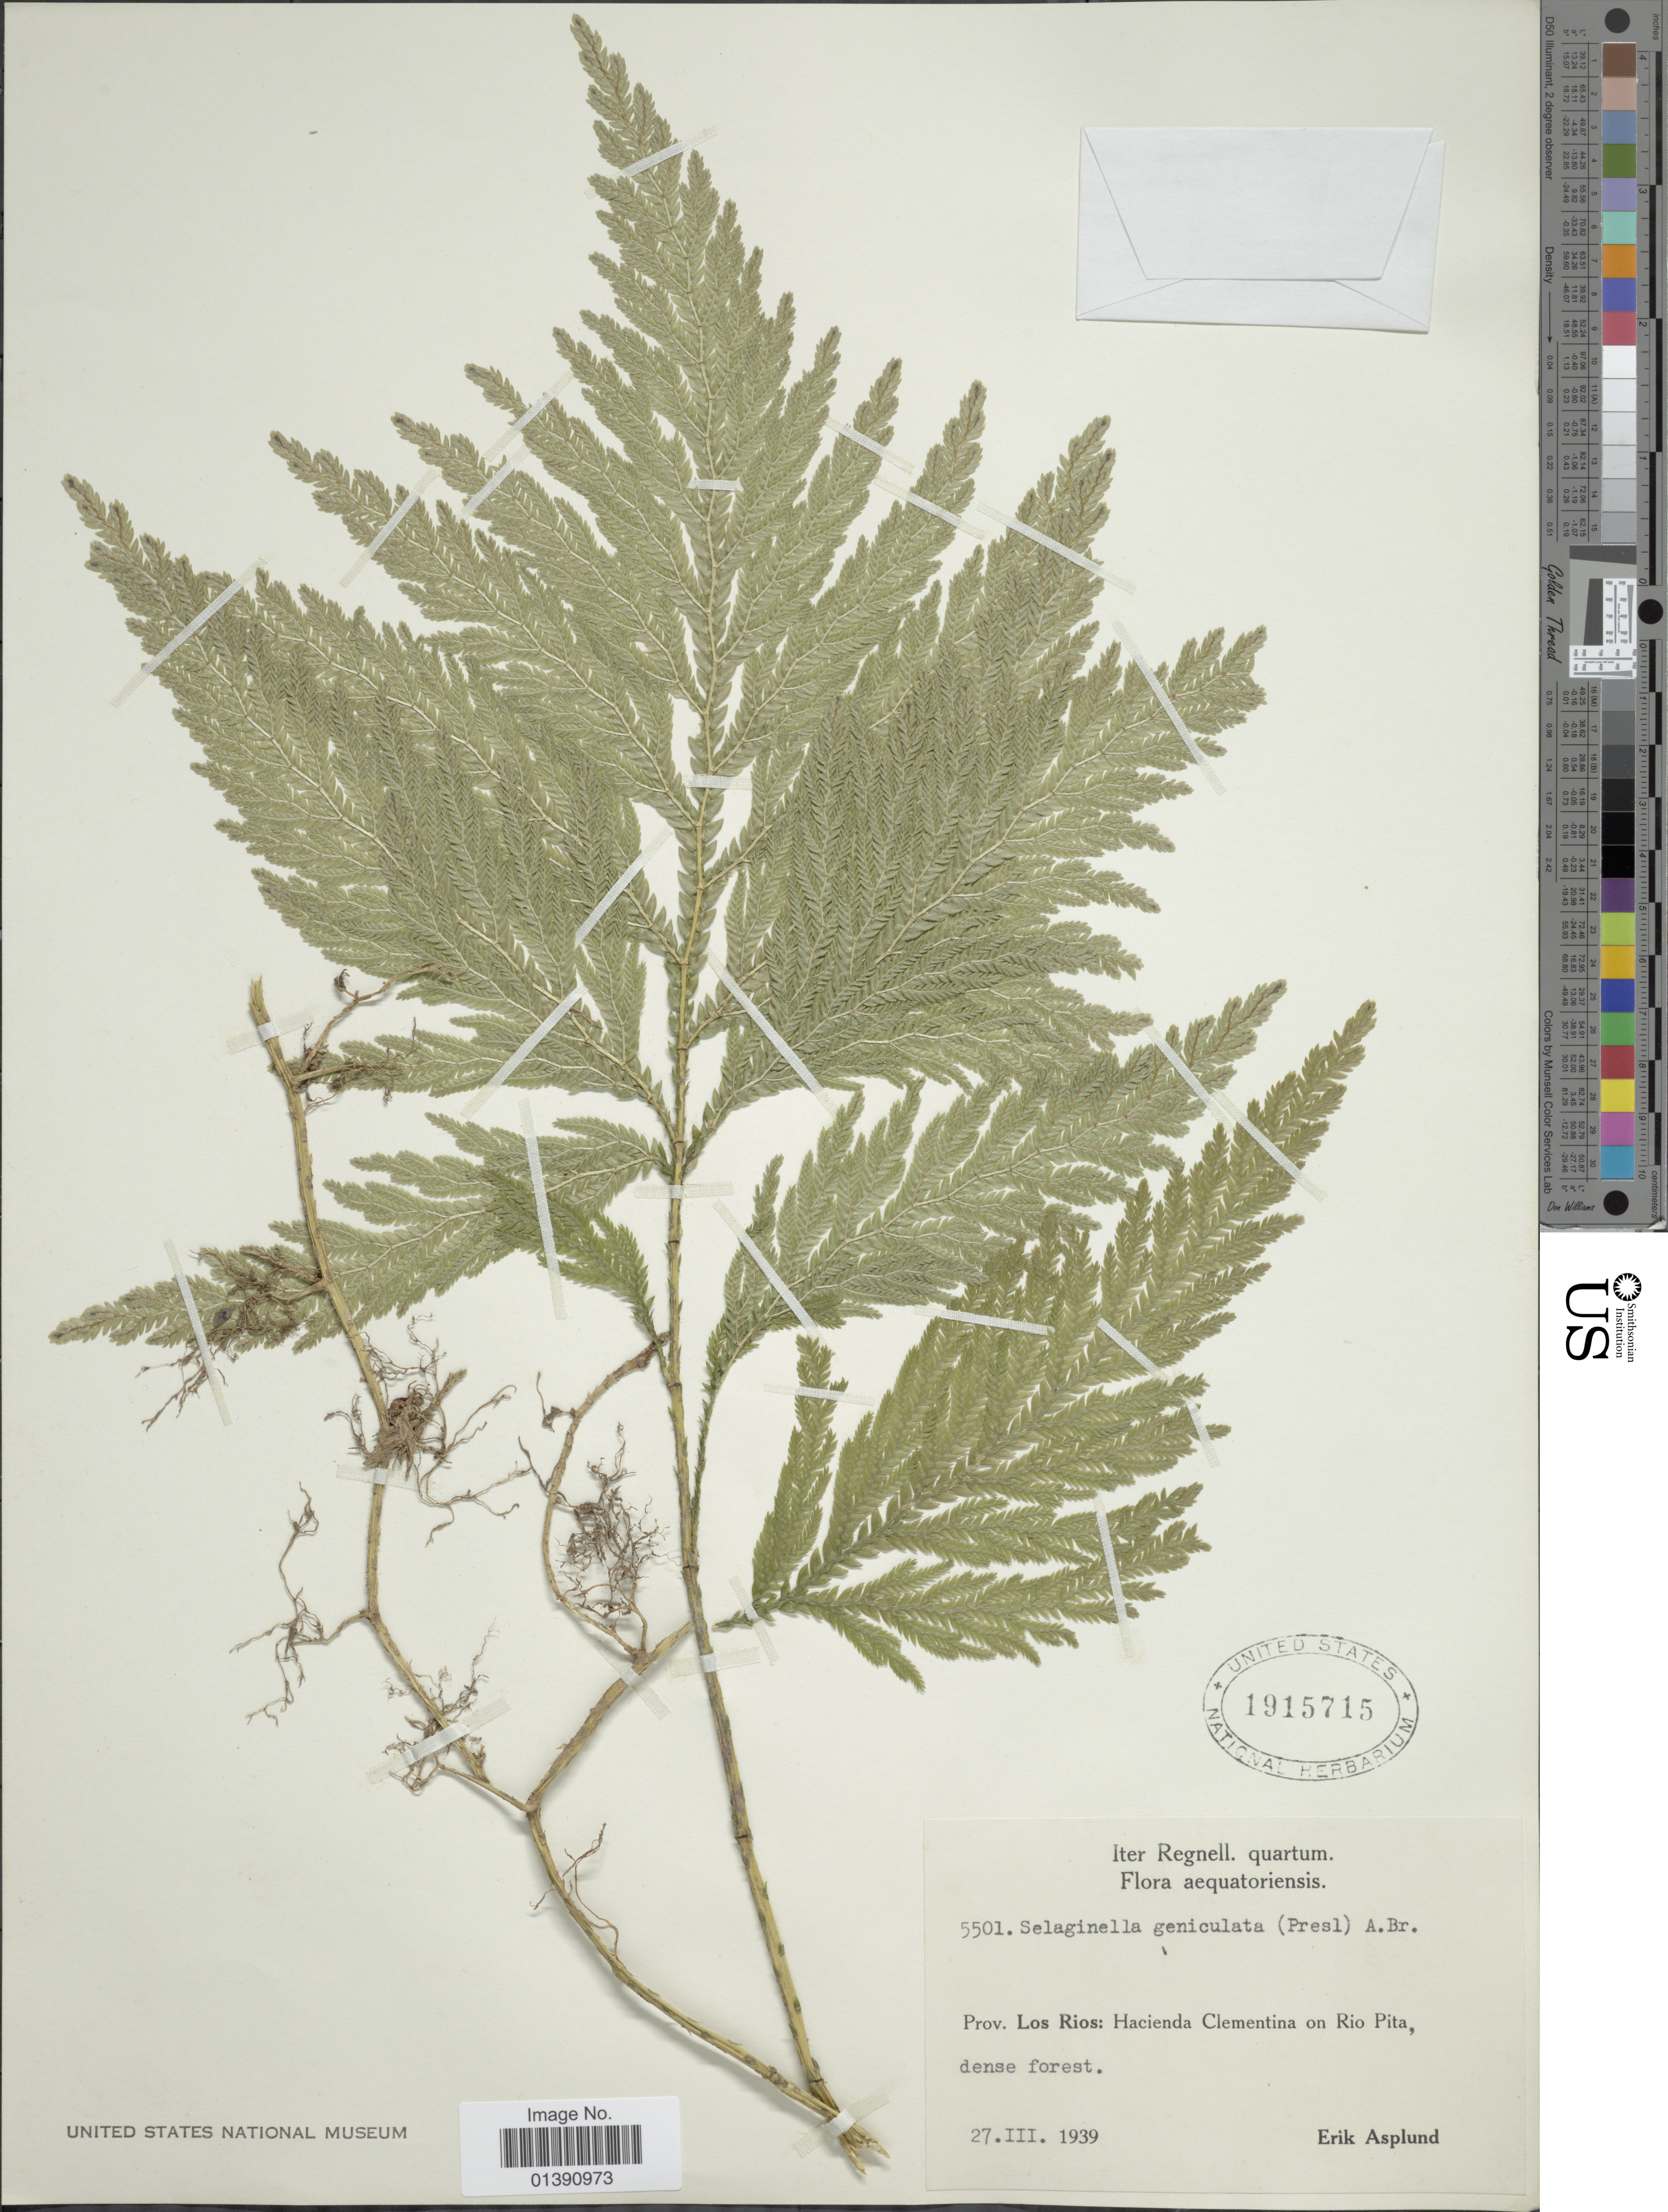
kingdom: Plantae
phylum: Tracheophyta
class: Lycopodiopsida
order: Selaginellales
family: Selaginellaceae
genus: Selaginella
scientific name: Selaginella geniculata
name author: (C. Presl) Spring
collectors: E. Asplund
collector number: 5501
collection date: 1939-03-27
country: Ecuador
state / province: Los Ríos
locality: Prov. Los Rios: Hacienda Clementina on Rio Pita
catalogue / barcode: US 1915715